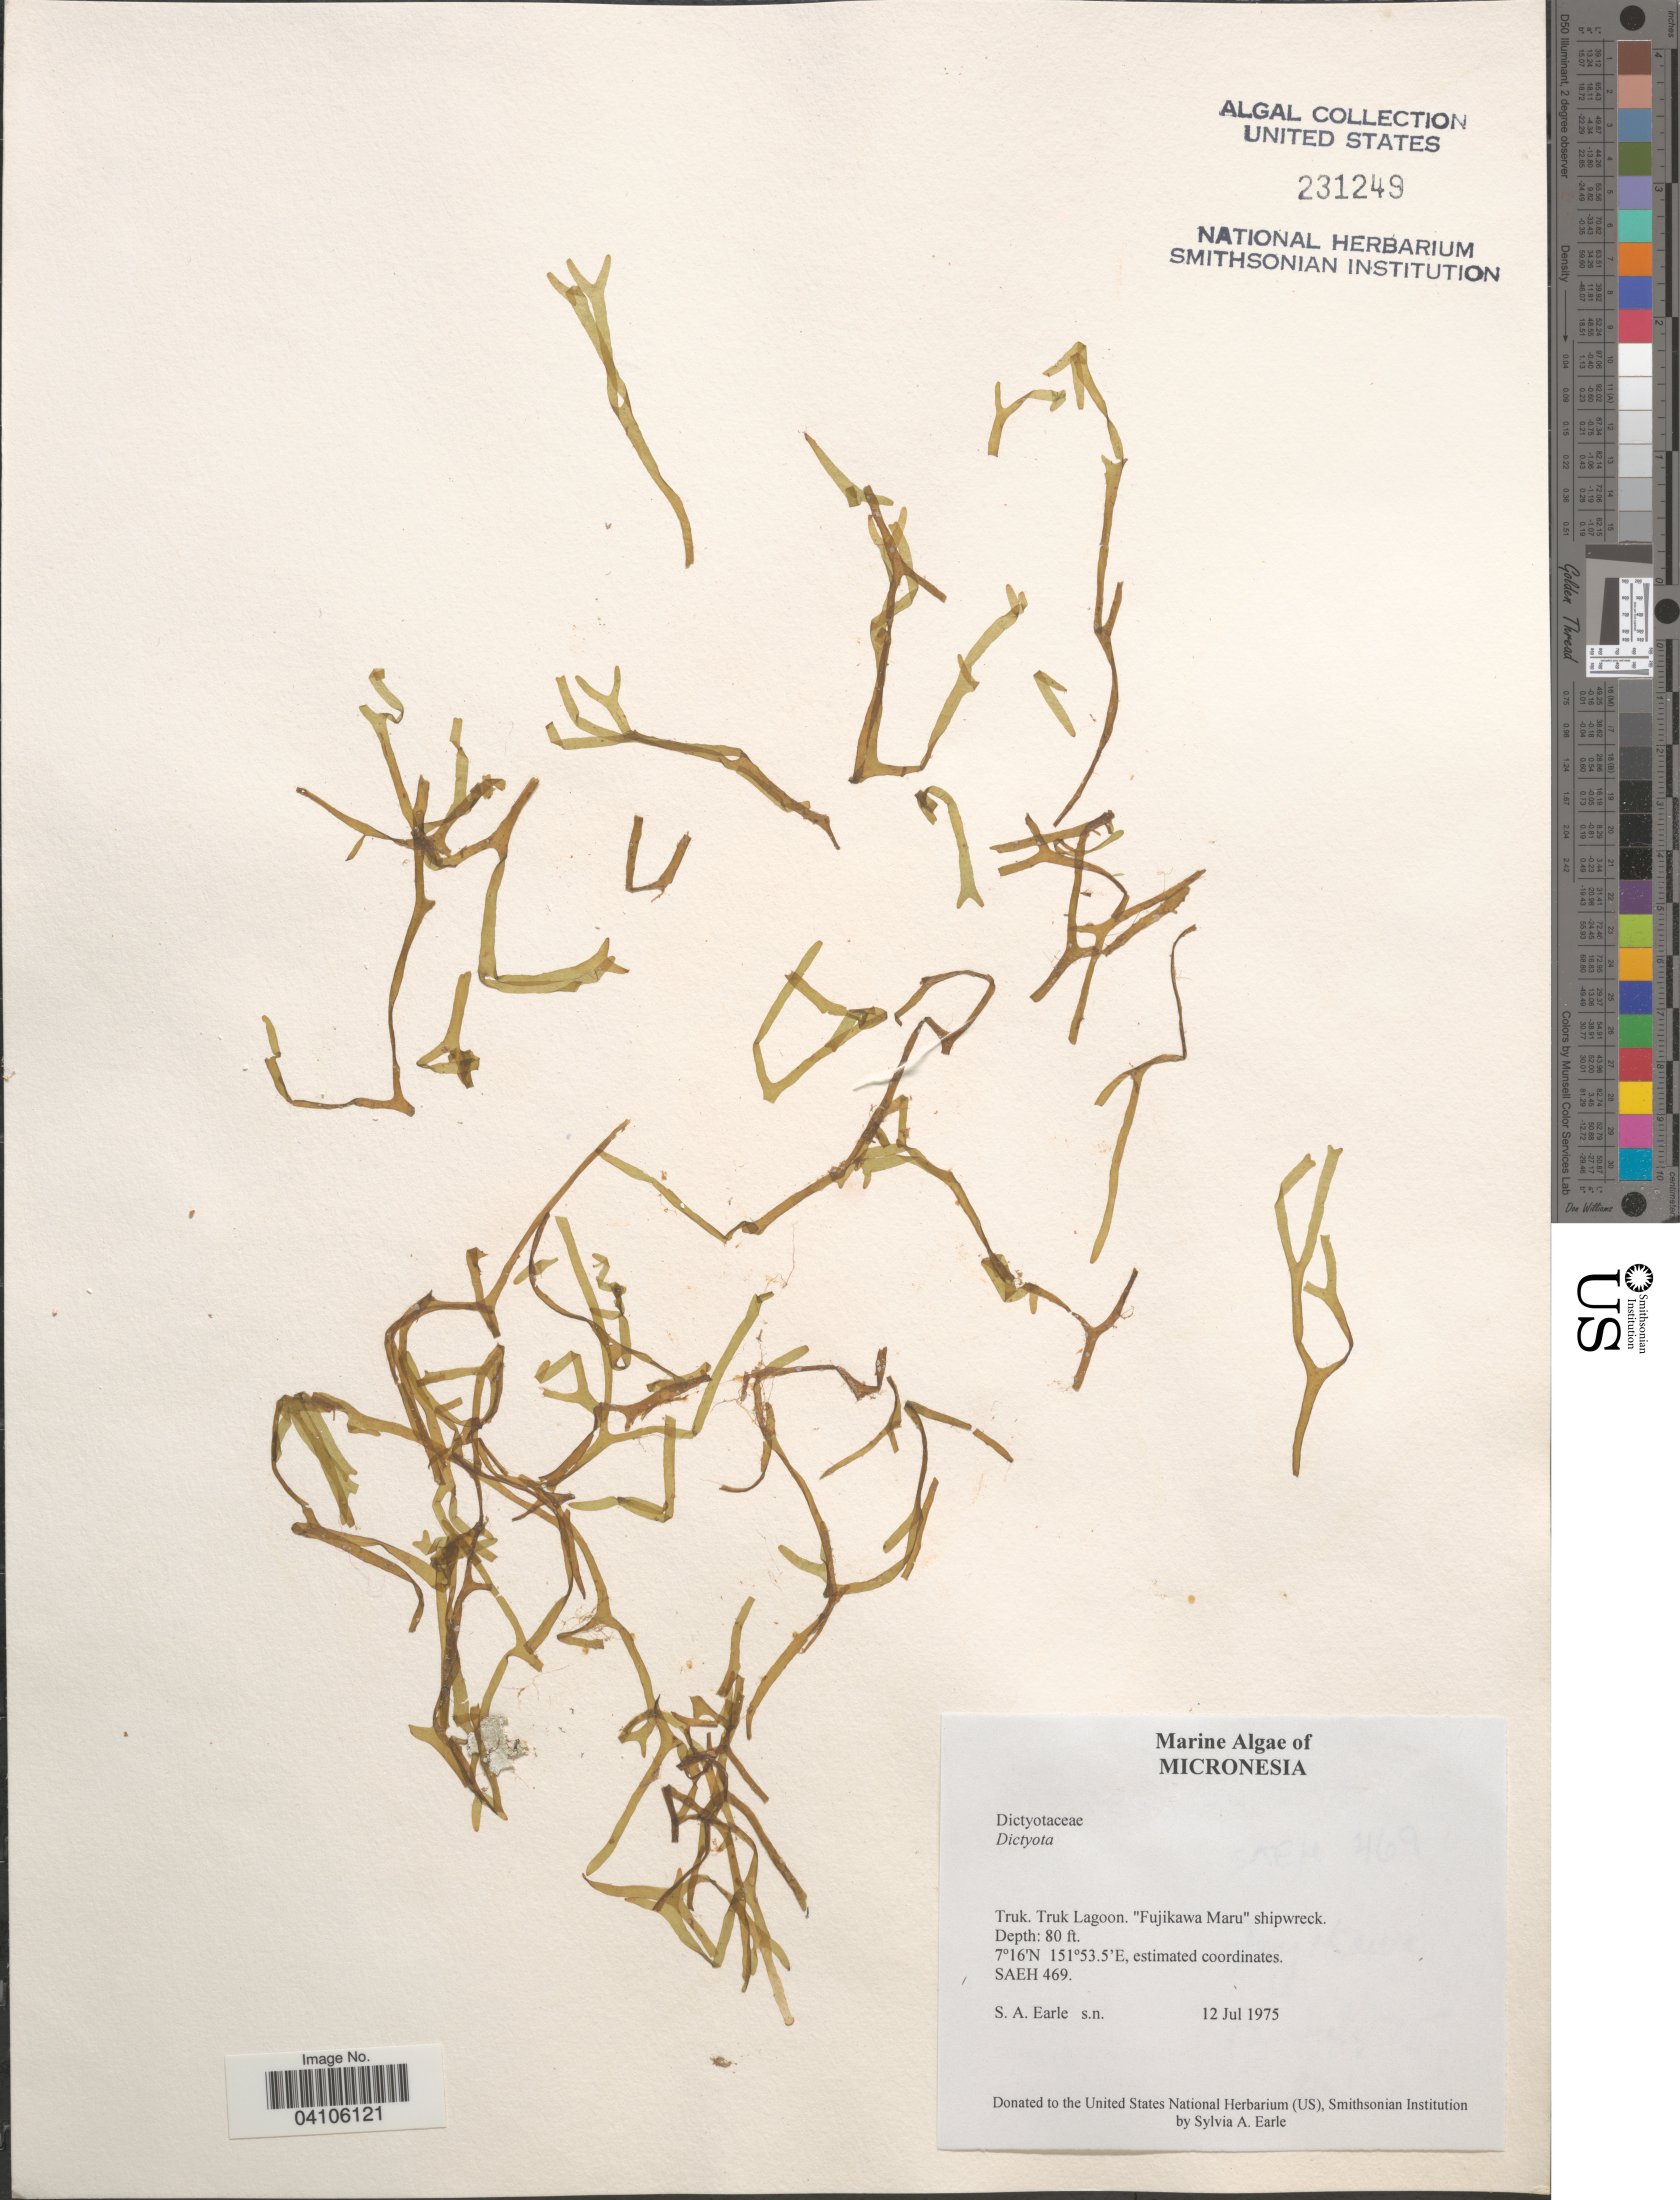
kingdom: Chromista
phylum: Ochrophyta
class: Phaeophyceae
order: Dictyotales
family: Dictyotaceae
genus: Dictyota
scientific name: Dictyota sp.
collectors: S. A. Earle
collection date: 1975-07-12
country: Micronesia, Federated States of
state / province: Truk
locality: Truk Lagoon. "Fujikawa Maru" shipwreck. SAEH 469.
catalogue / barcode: US 231249